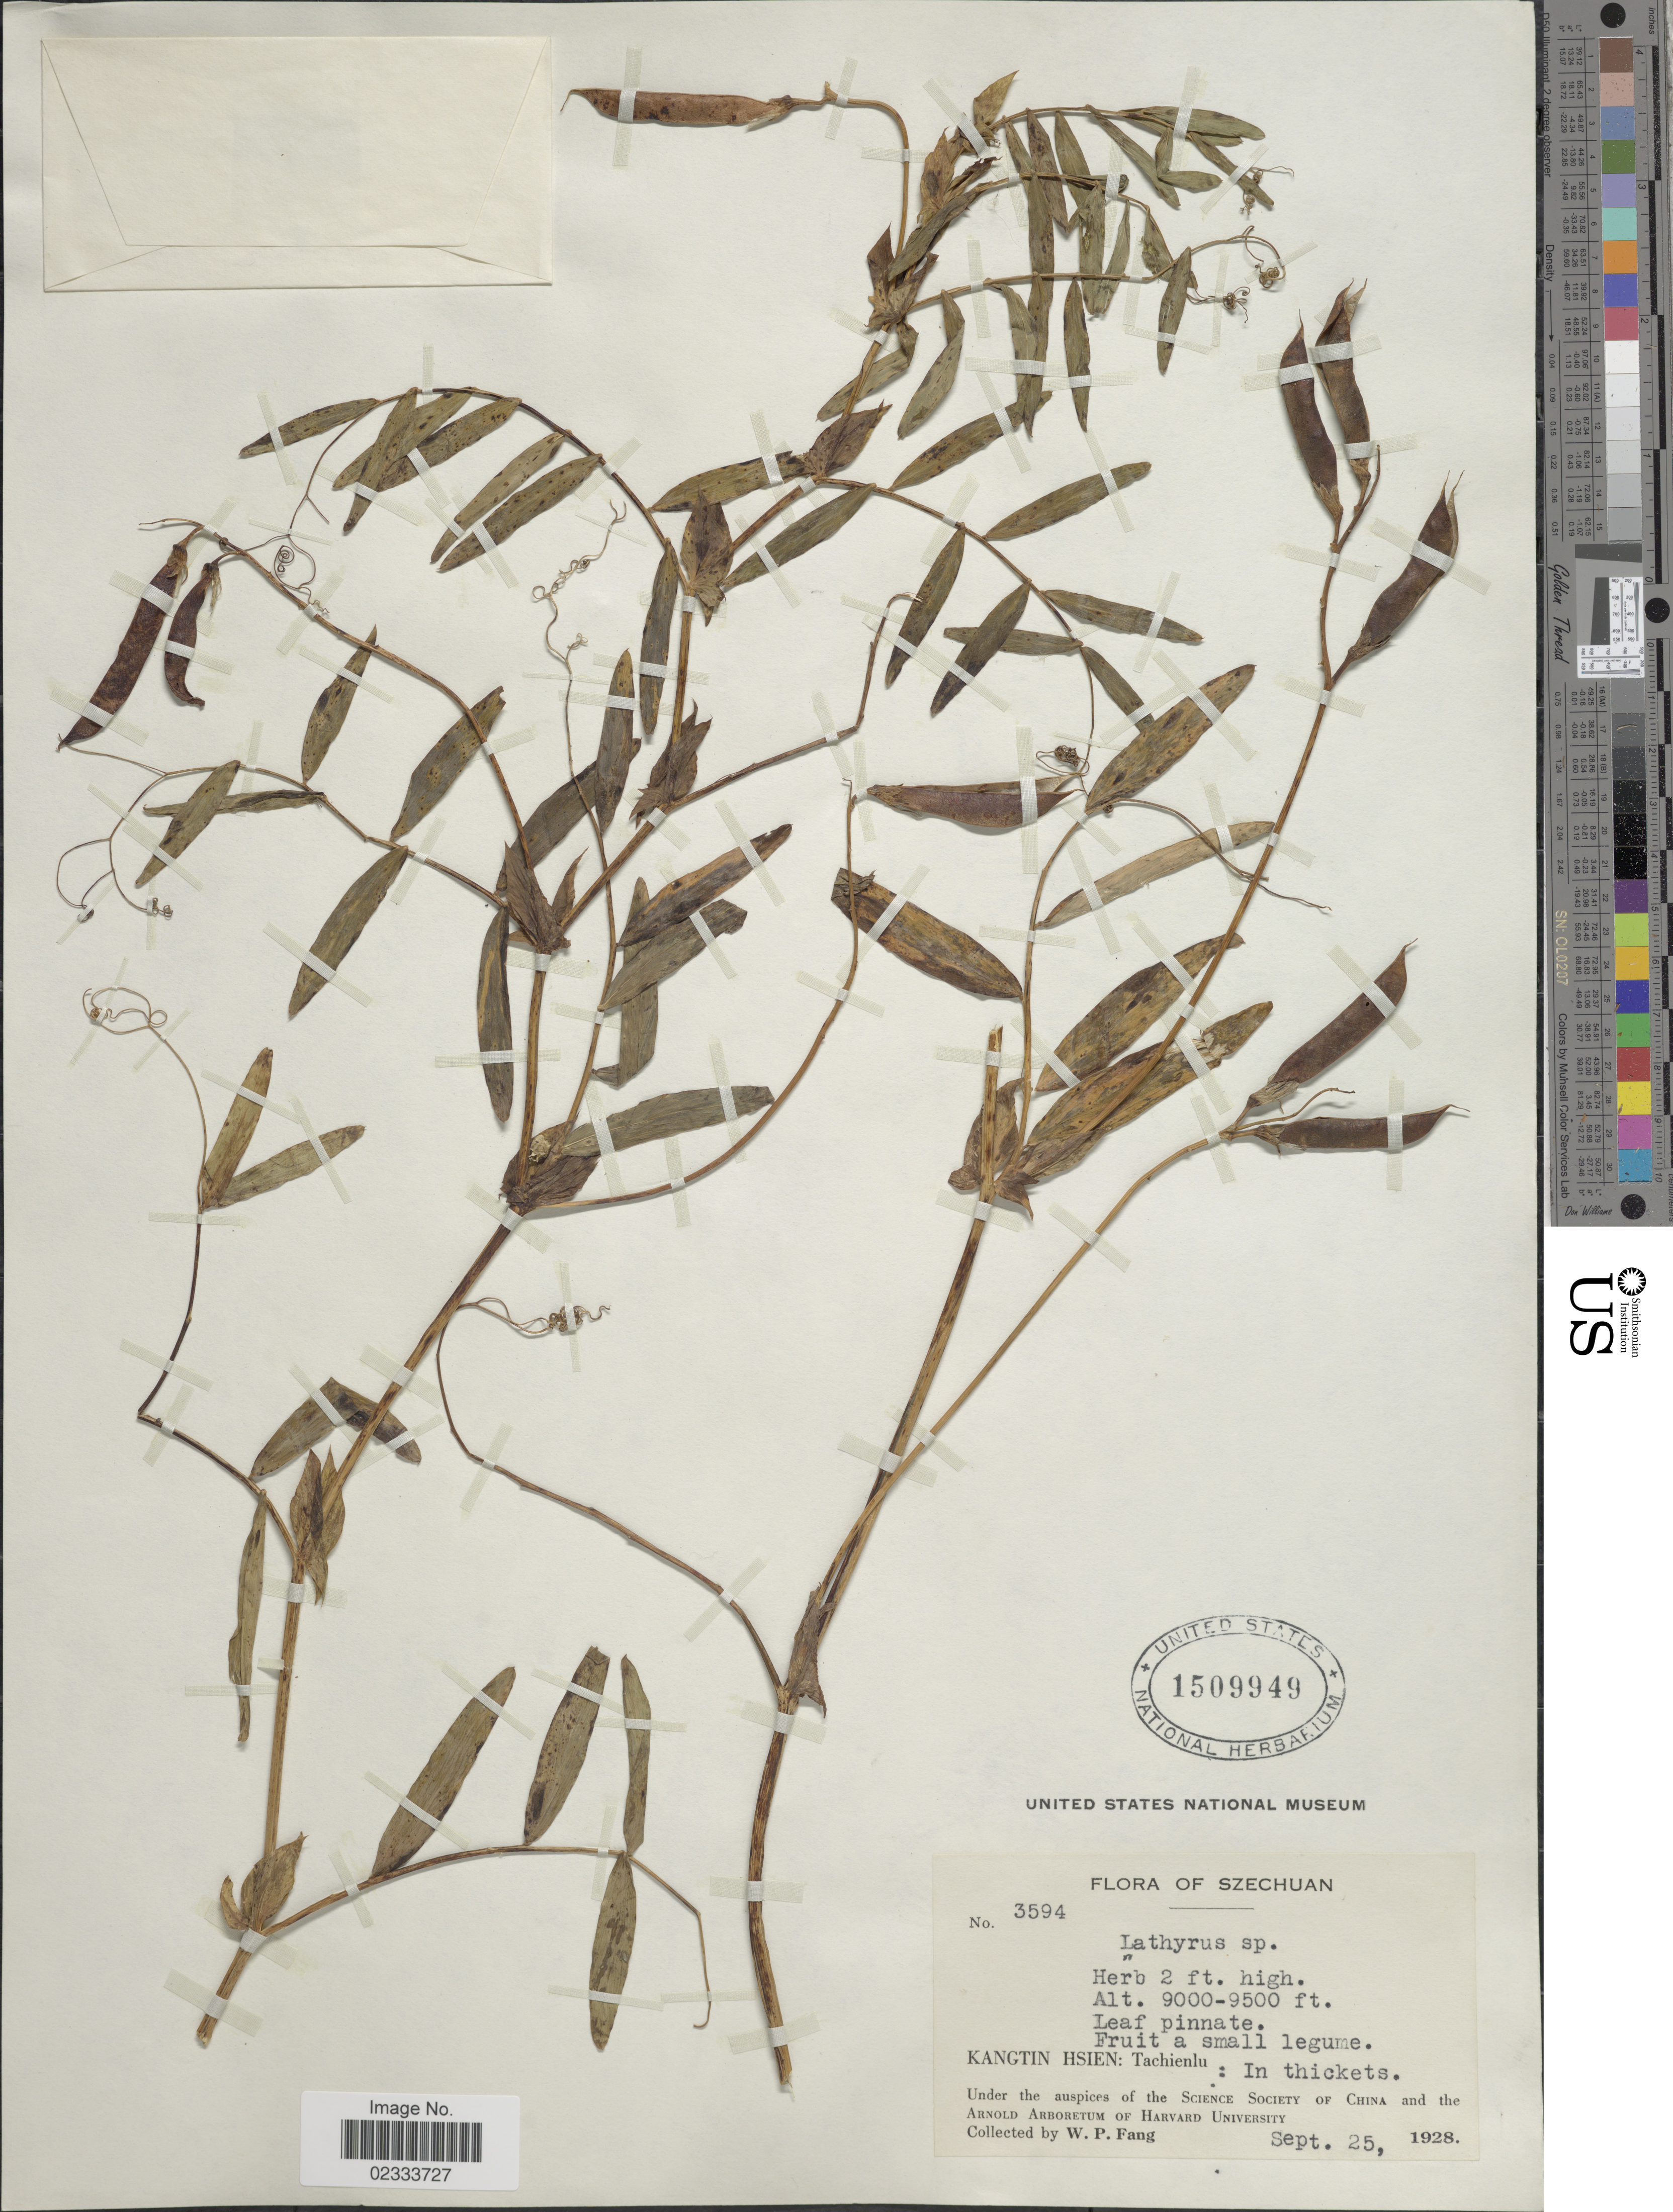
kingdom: Plantae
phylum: Tracheophyta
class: Magnoliopsida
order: Fabales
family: Fabaceae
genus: Lathyrus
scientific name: Lathyrus sp.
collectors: W. P. Fang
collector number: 3594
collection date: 1928-09-25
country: China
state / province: Sichuan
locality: Szechuan, Kangtin Hsien: Tachienlu: in thickets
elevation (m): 2743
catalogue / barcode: US 1509949